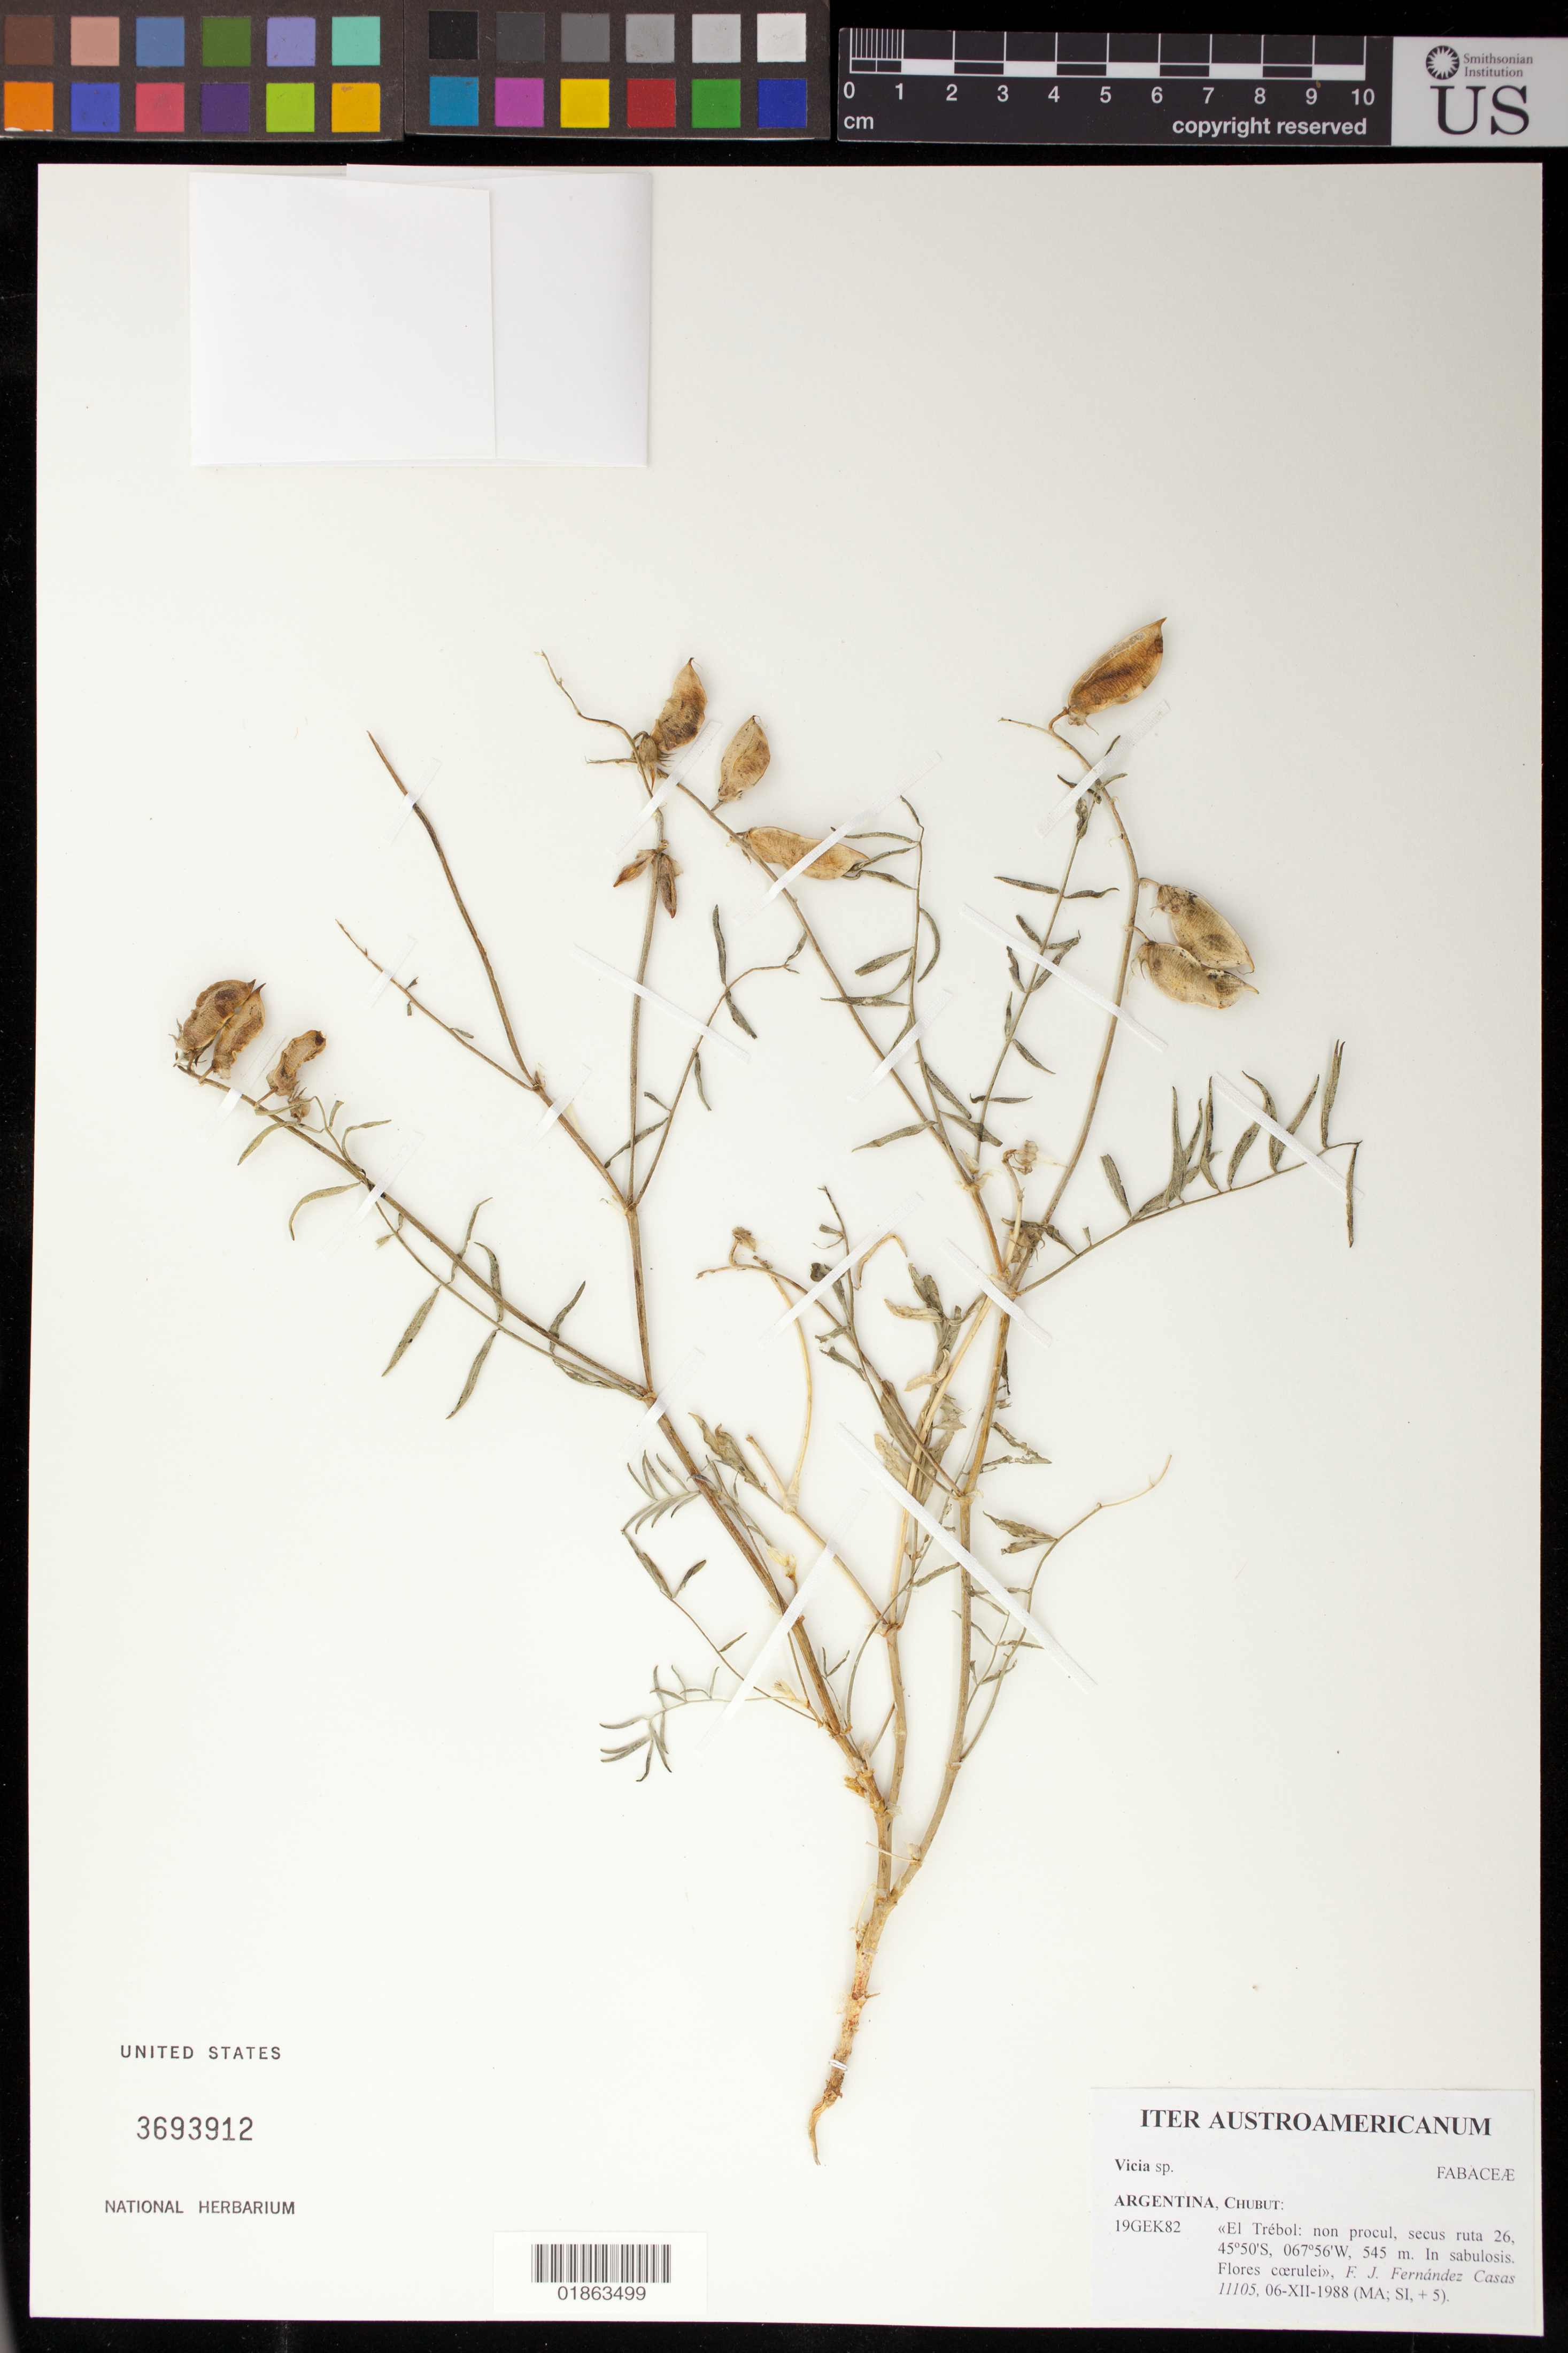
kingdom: Plantae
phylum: Tracheophyta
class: Magnoliopsida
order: Fabales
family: Fabaceae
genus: Vicia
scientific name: Vicia sp.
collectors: F. J. Fernández Casas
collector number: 11105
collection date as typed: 06-XII-1988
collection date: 1988-12-06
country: Argentina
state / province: Chubut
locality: El Trebol: non procul, secus ruta 26.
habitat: In sabulosis.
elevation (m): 545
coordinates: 45 50 S, 67 56 W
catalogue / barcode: US 3693912